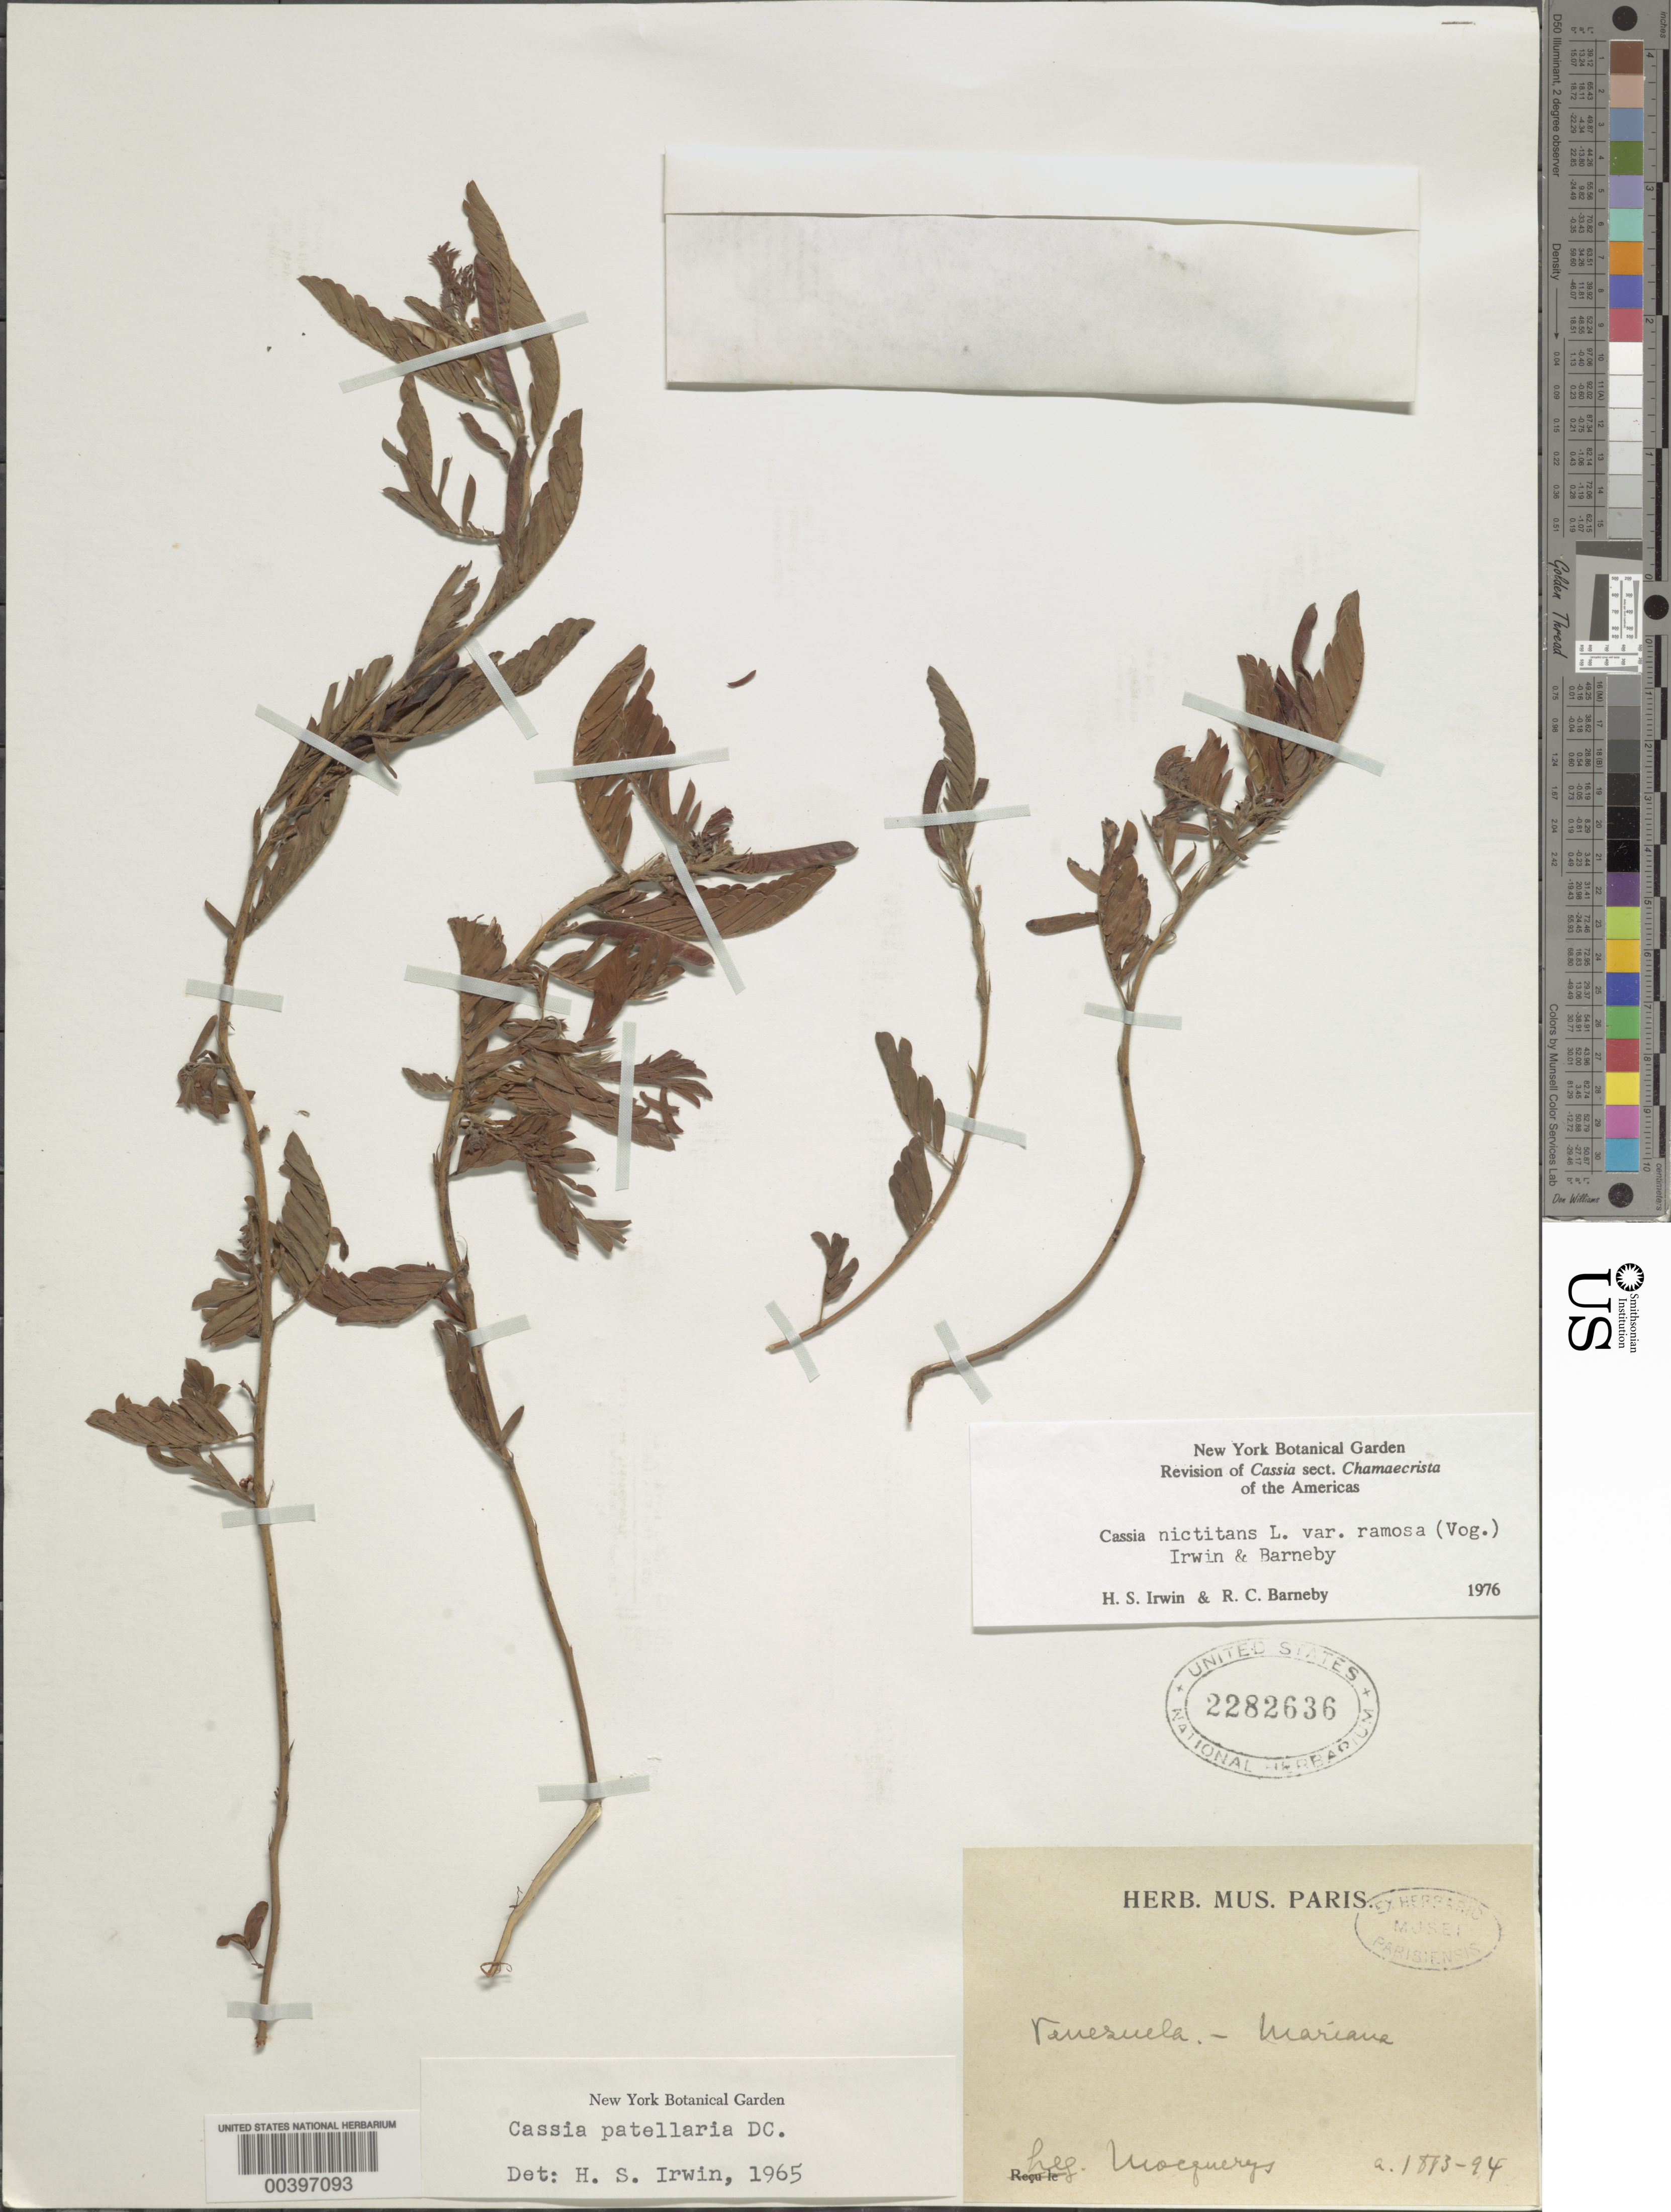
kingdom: Plantae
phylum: Tracheophyta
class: Magnoliopsida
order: Fabales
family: Fabaceae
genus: Chamaecrista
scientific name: Chamaecrista nictitans var. ramosa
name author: (Vogel) H.S. Irwin & Barneby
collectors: A. Mocquerys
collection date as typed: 1893 to -- -- 1894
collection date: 1893/1894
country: Venezuela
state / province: Carabobo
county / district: Diego Ibarra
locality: Mariara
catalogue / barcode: US 2282636